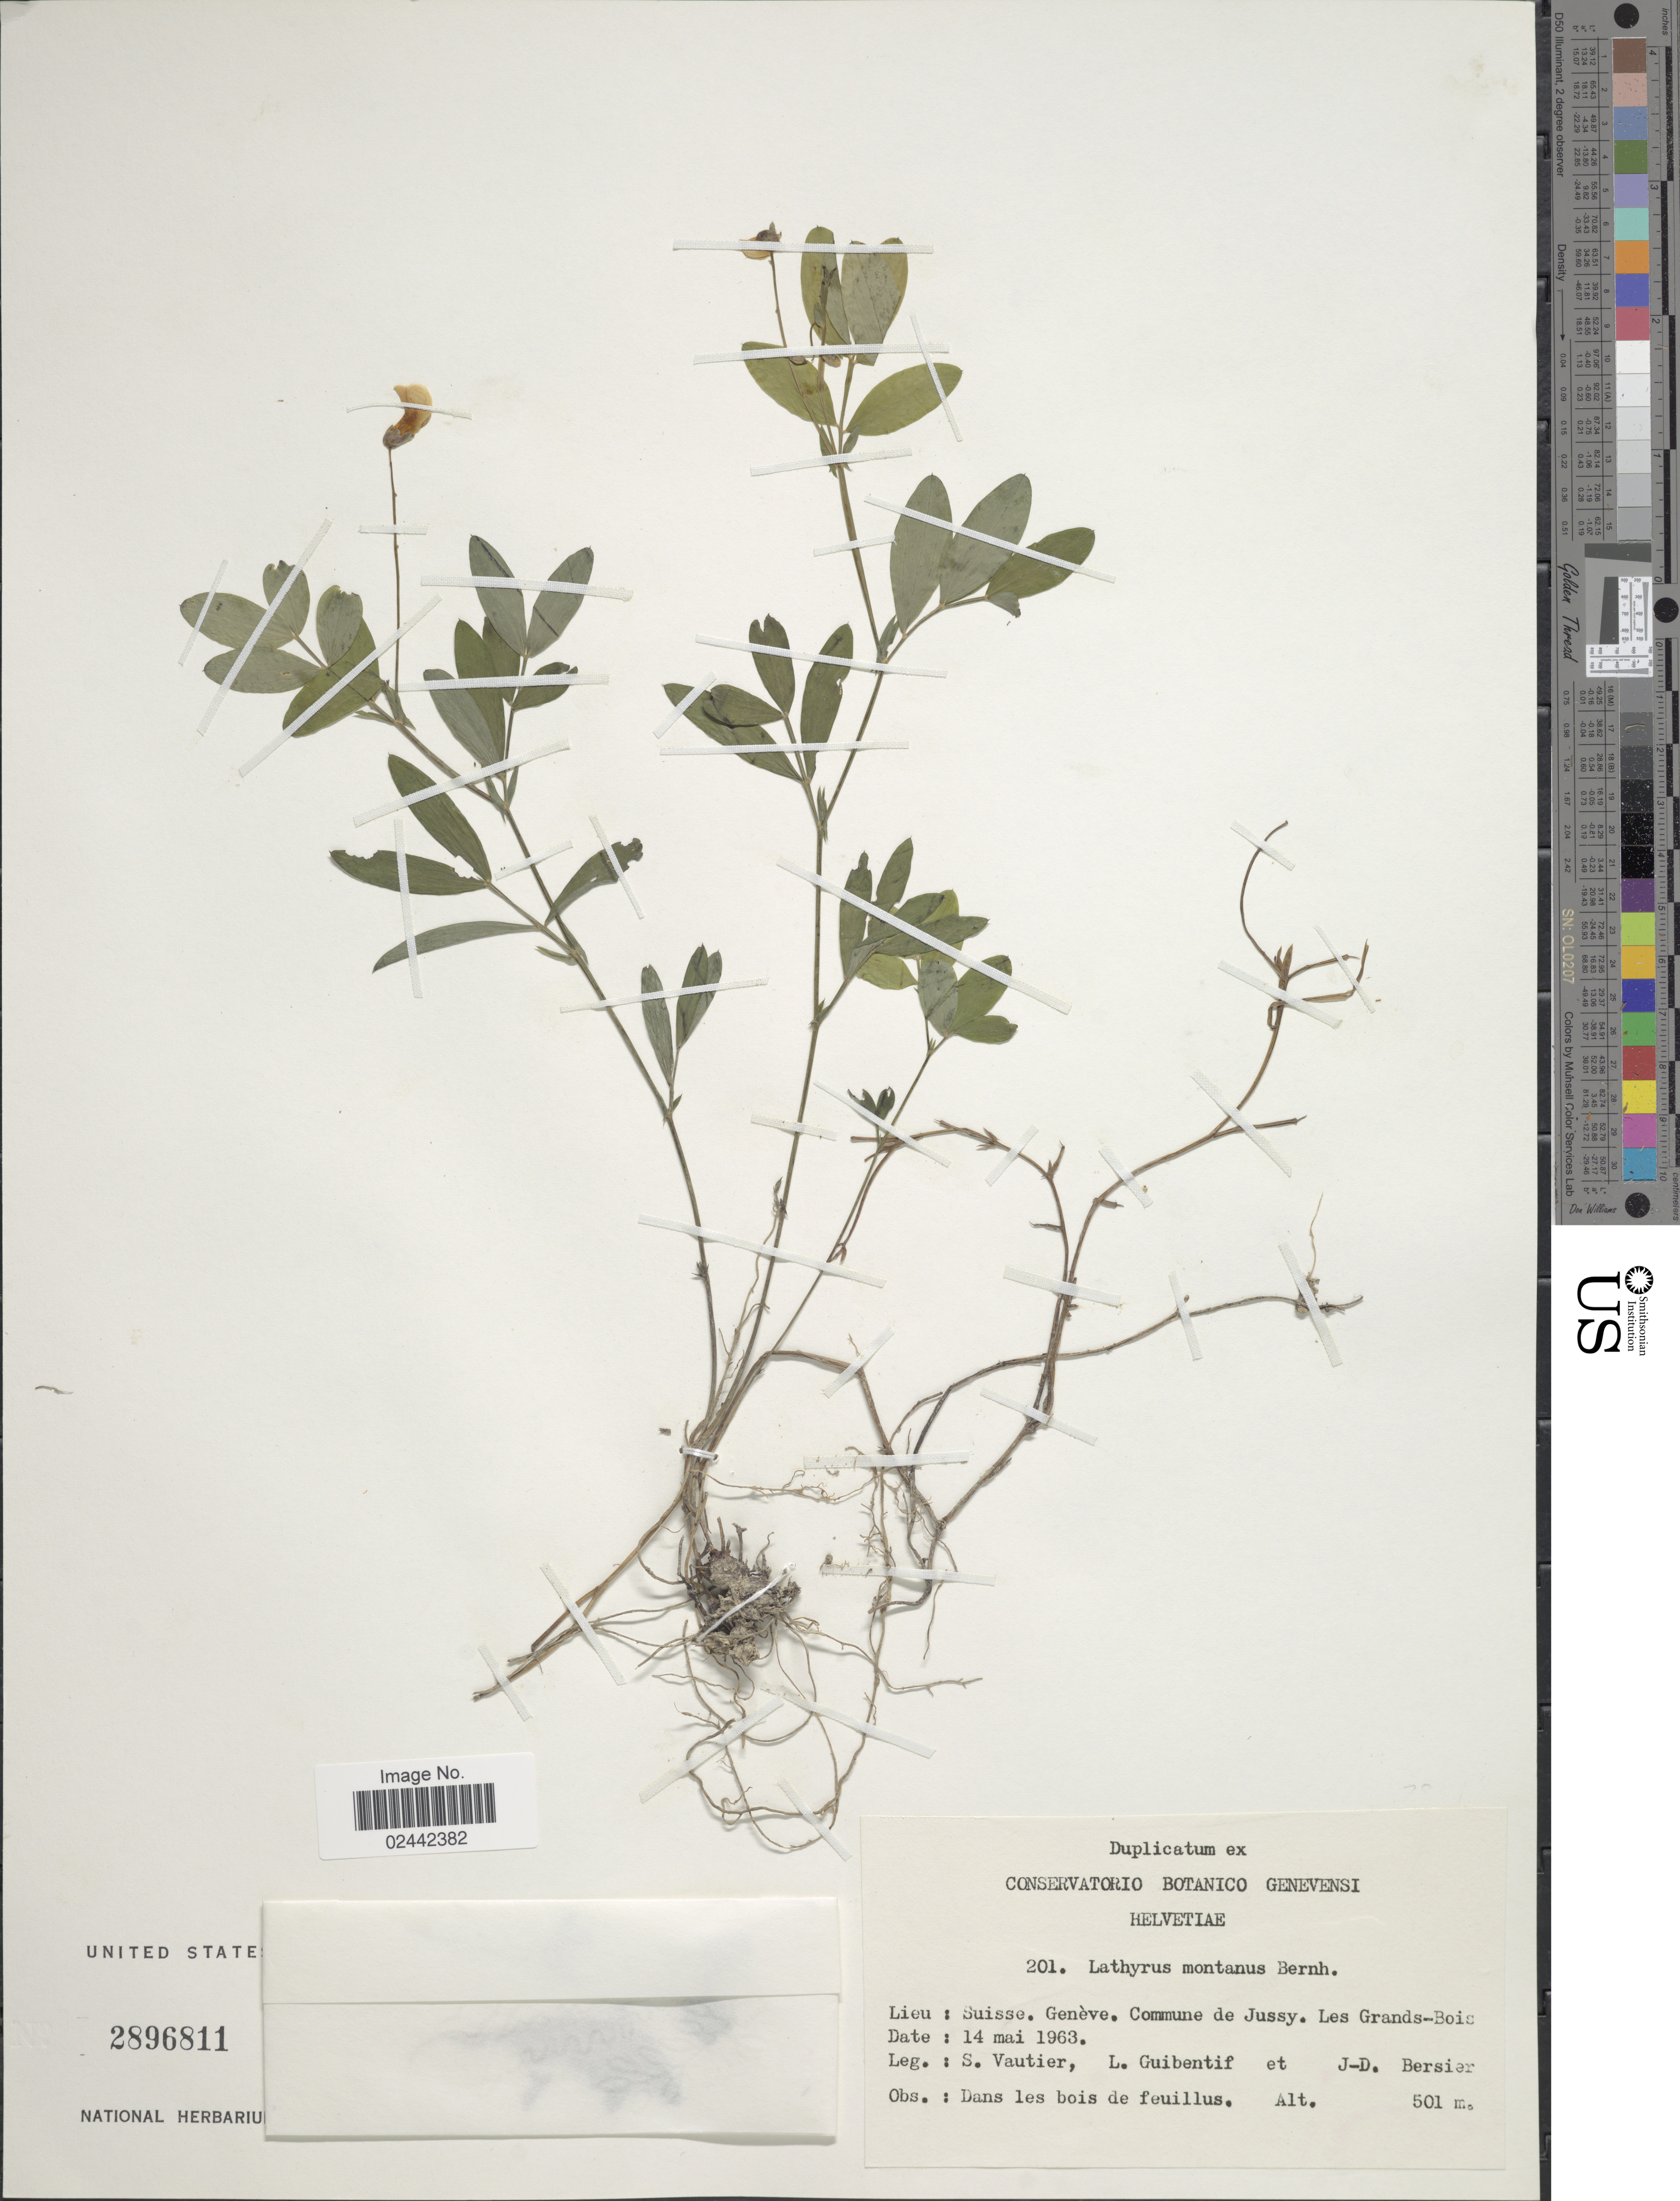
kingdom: Plantae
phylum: Tracheophyta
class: Magnoliopsida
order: Fabales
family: Fabaceae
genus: Lathyrus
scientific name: Lathyrus montanus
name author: Bernh.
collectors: S. Vautier, Guibentif, L. & Bersier, J.D.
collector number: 201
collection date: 1963-05-14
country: Switzerland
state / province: Genève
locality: Suisse, Geneve, Commune de Jussy. Les Grands-Bois.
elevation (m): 501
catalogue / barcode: US 2896811